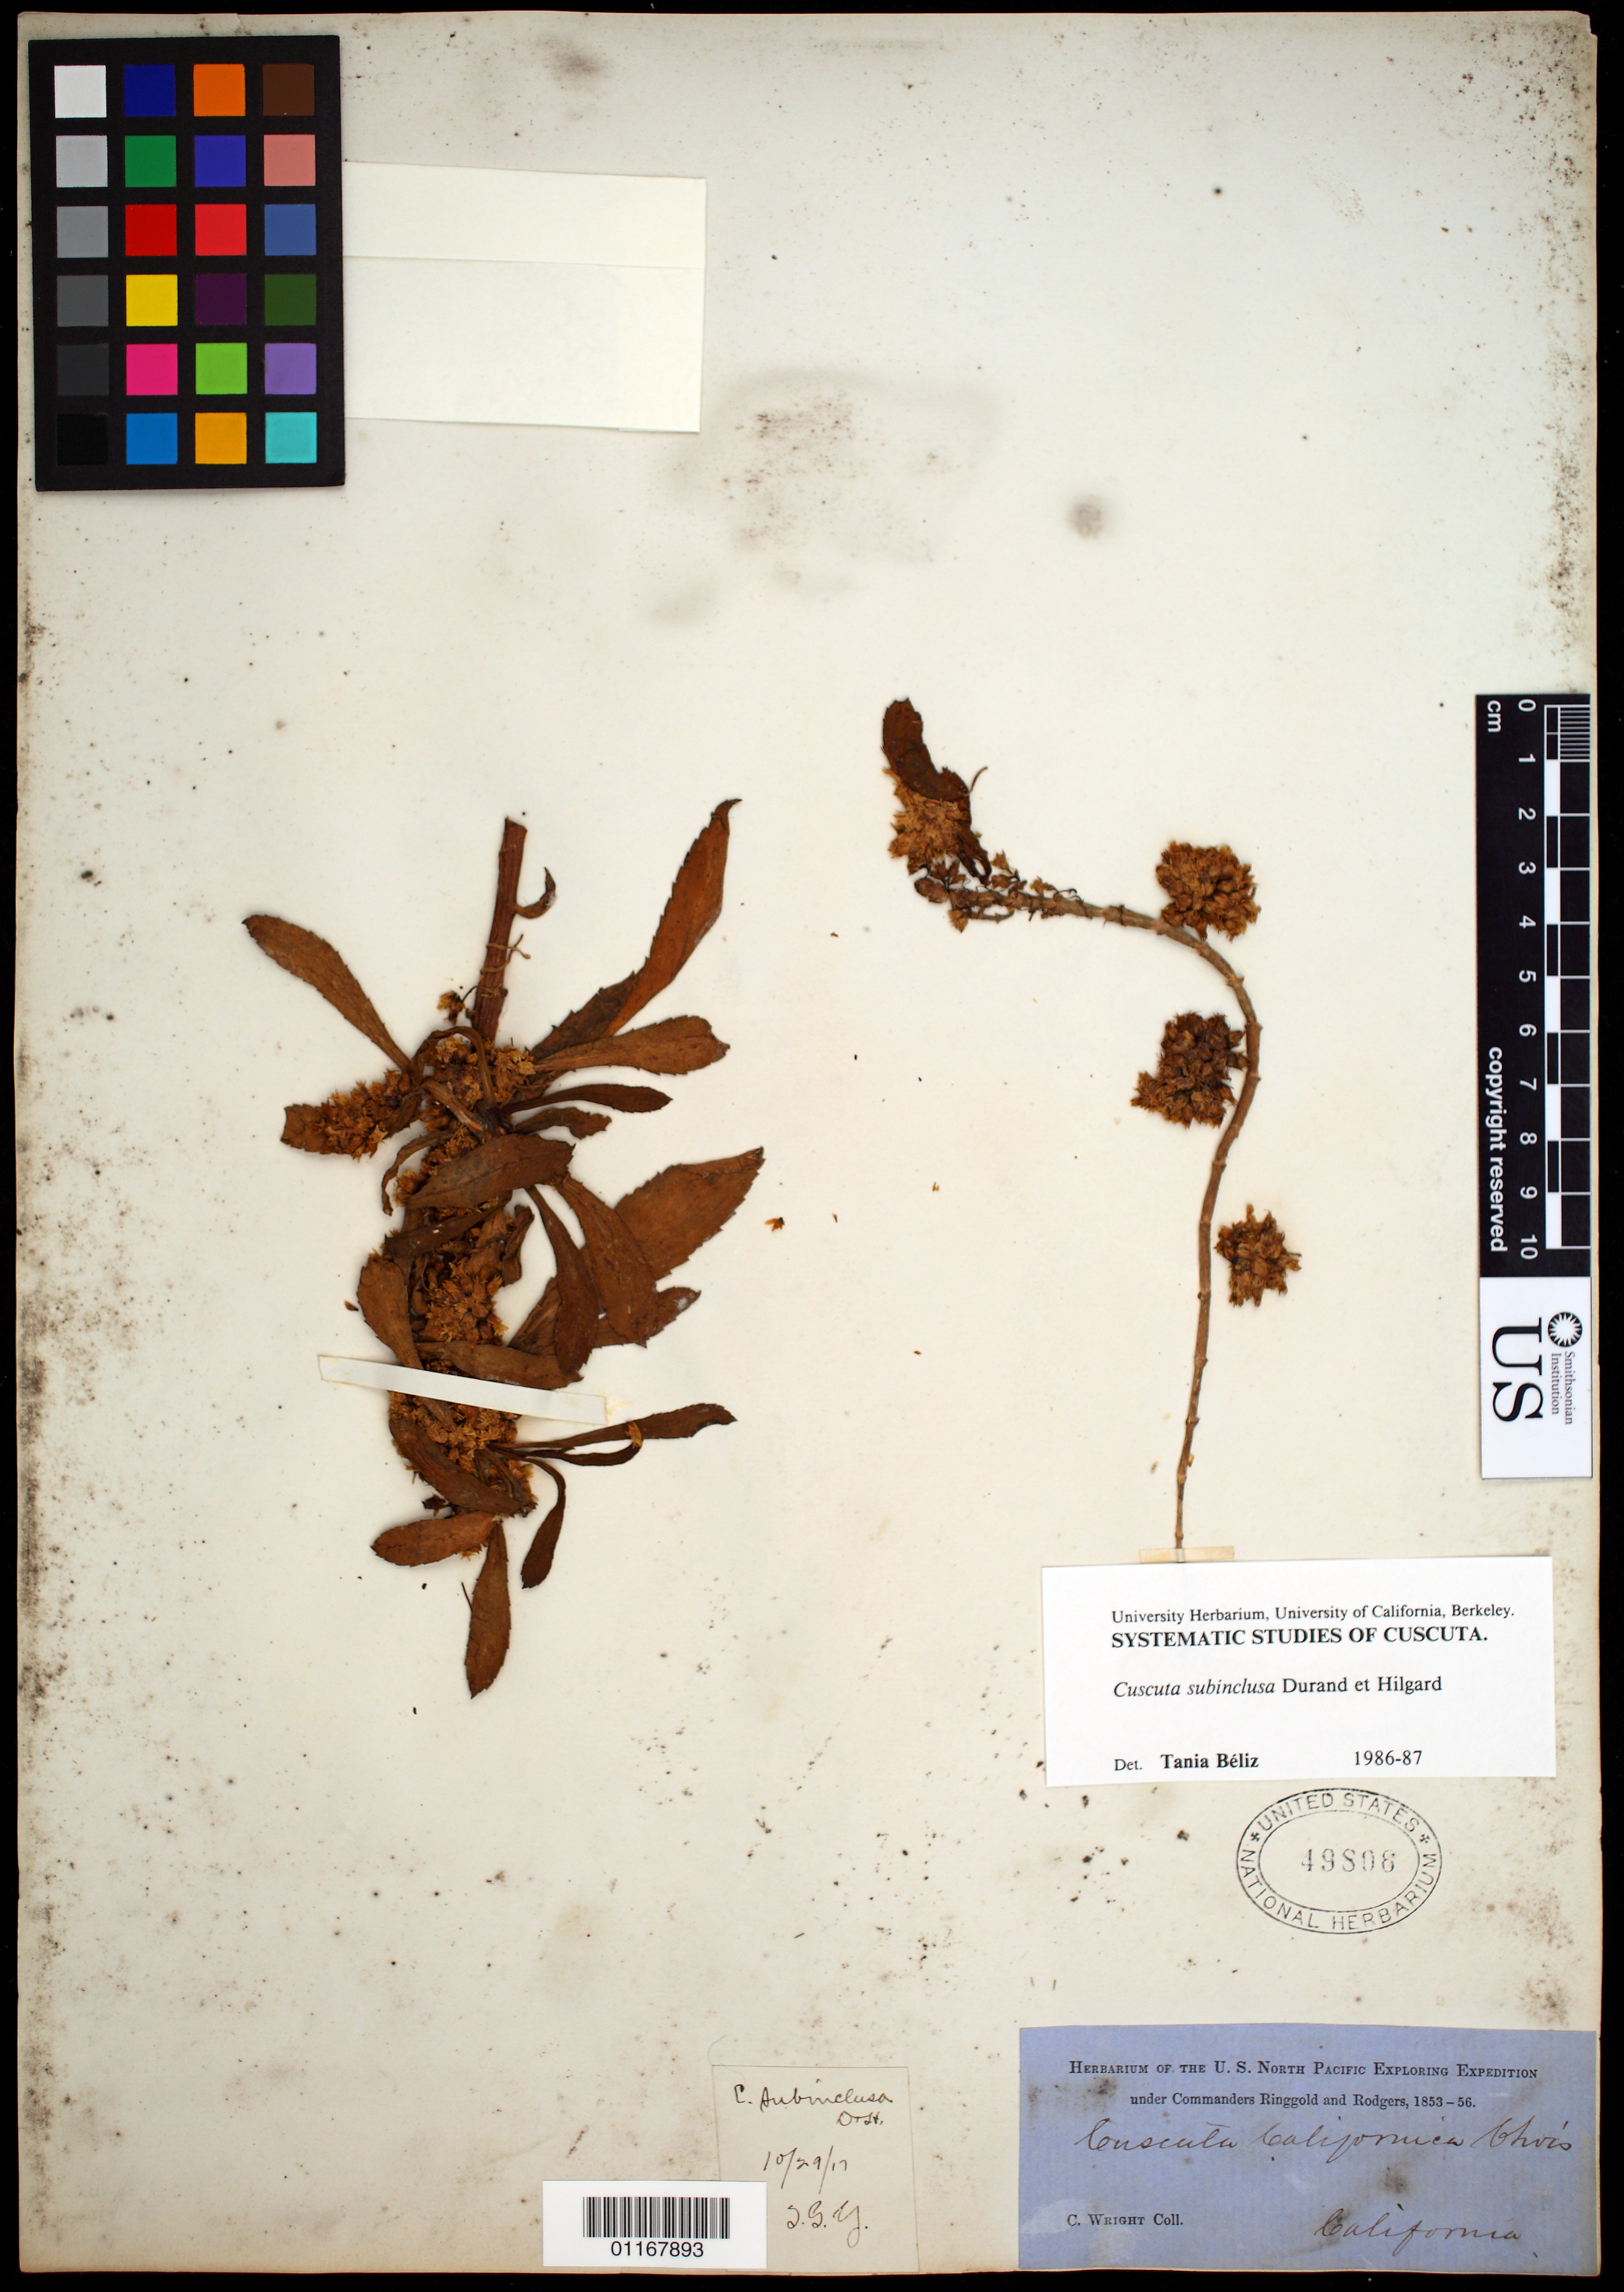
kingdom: Plantae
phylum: Tracheophyta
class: Magnoliopsida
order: Solanales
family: Convolvulaceae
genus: Cuscuta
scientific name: Cuscuta subinclusa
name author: Durand & Hilg.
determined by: Béliz, T.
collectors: C. Wright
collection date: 1853/1856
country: United States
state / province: California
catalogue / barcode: US 49896